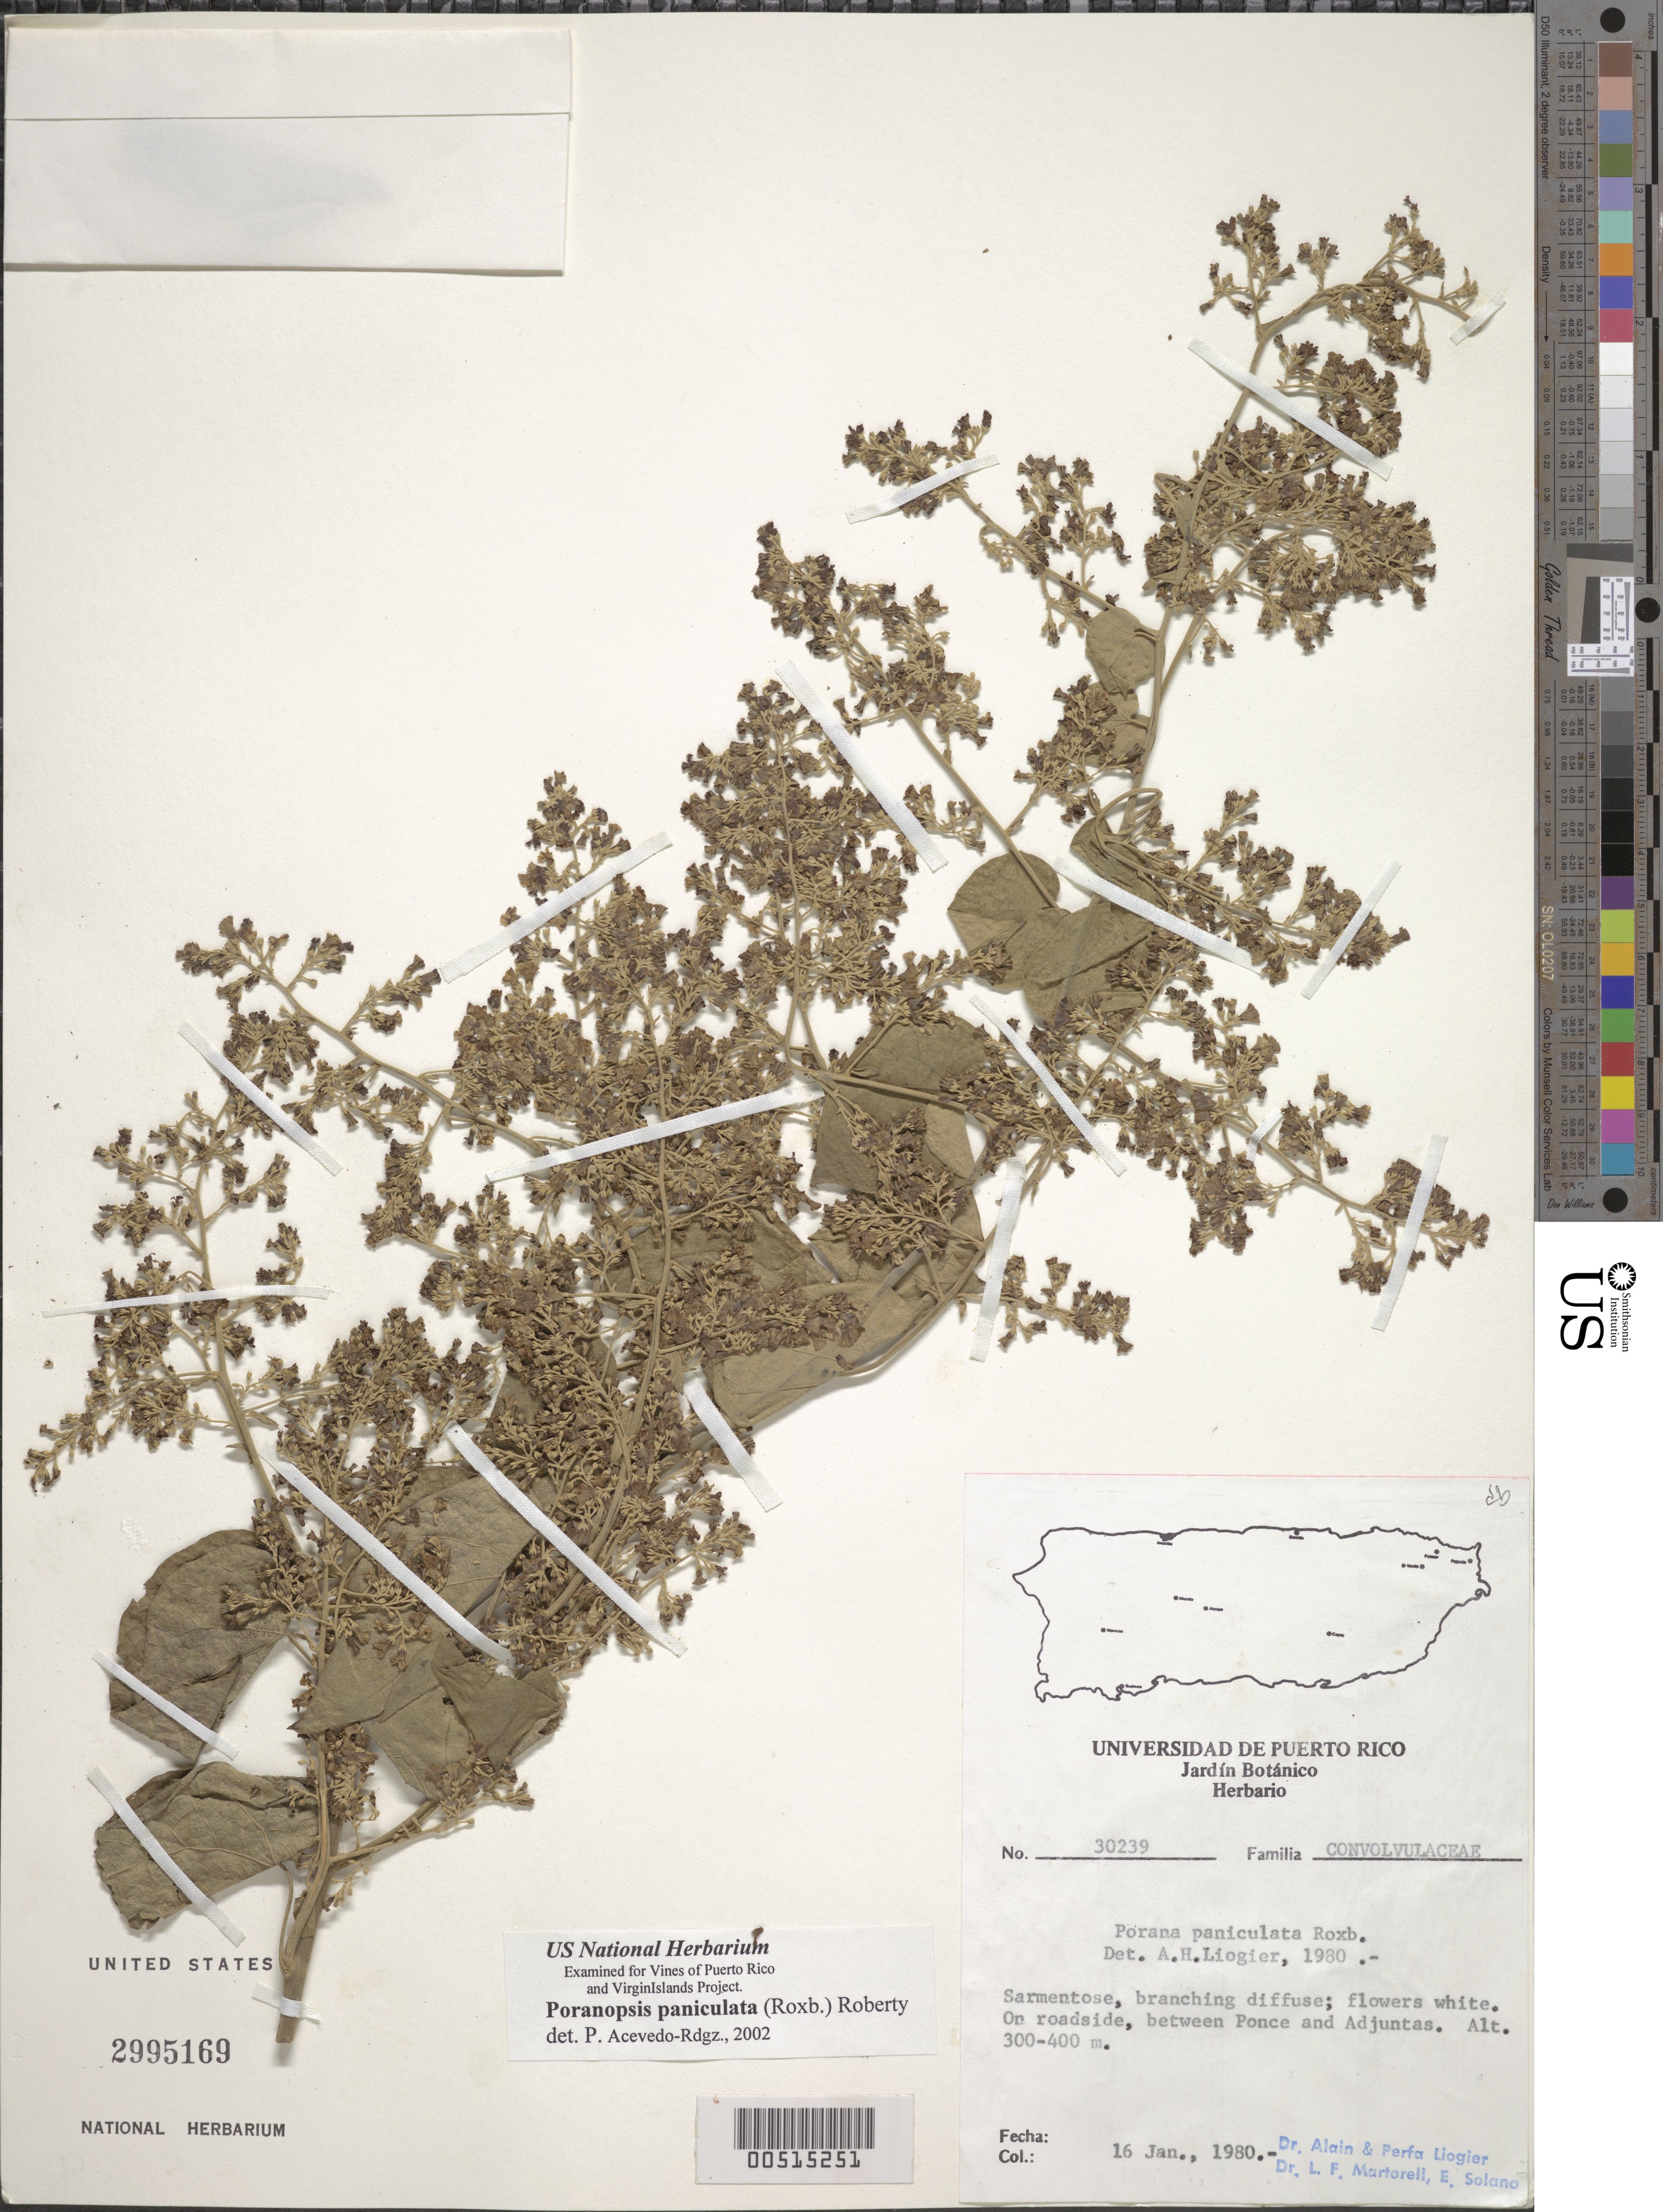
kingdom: Plantae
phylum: Tracheophyta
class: Magnoliopsida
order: Solanales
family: Convolvulaceae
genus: Porana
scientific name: Porana paniculata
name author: Roxb.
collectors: A. H. Liogier, M. P. Liogier, L. Martorell & -. Solano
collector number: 30239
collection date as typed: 16 Jan 1980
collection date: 1980-01-16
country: Puerto Rico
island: Greater Antilles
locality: Between Ponce and Adjuntas. On roadside.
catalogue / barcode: US 2995169